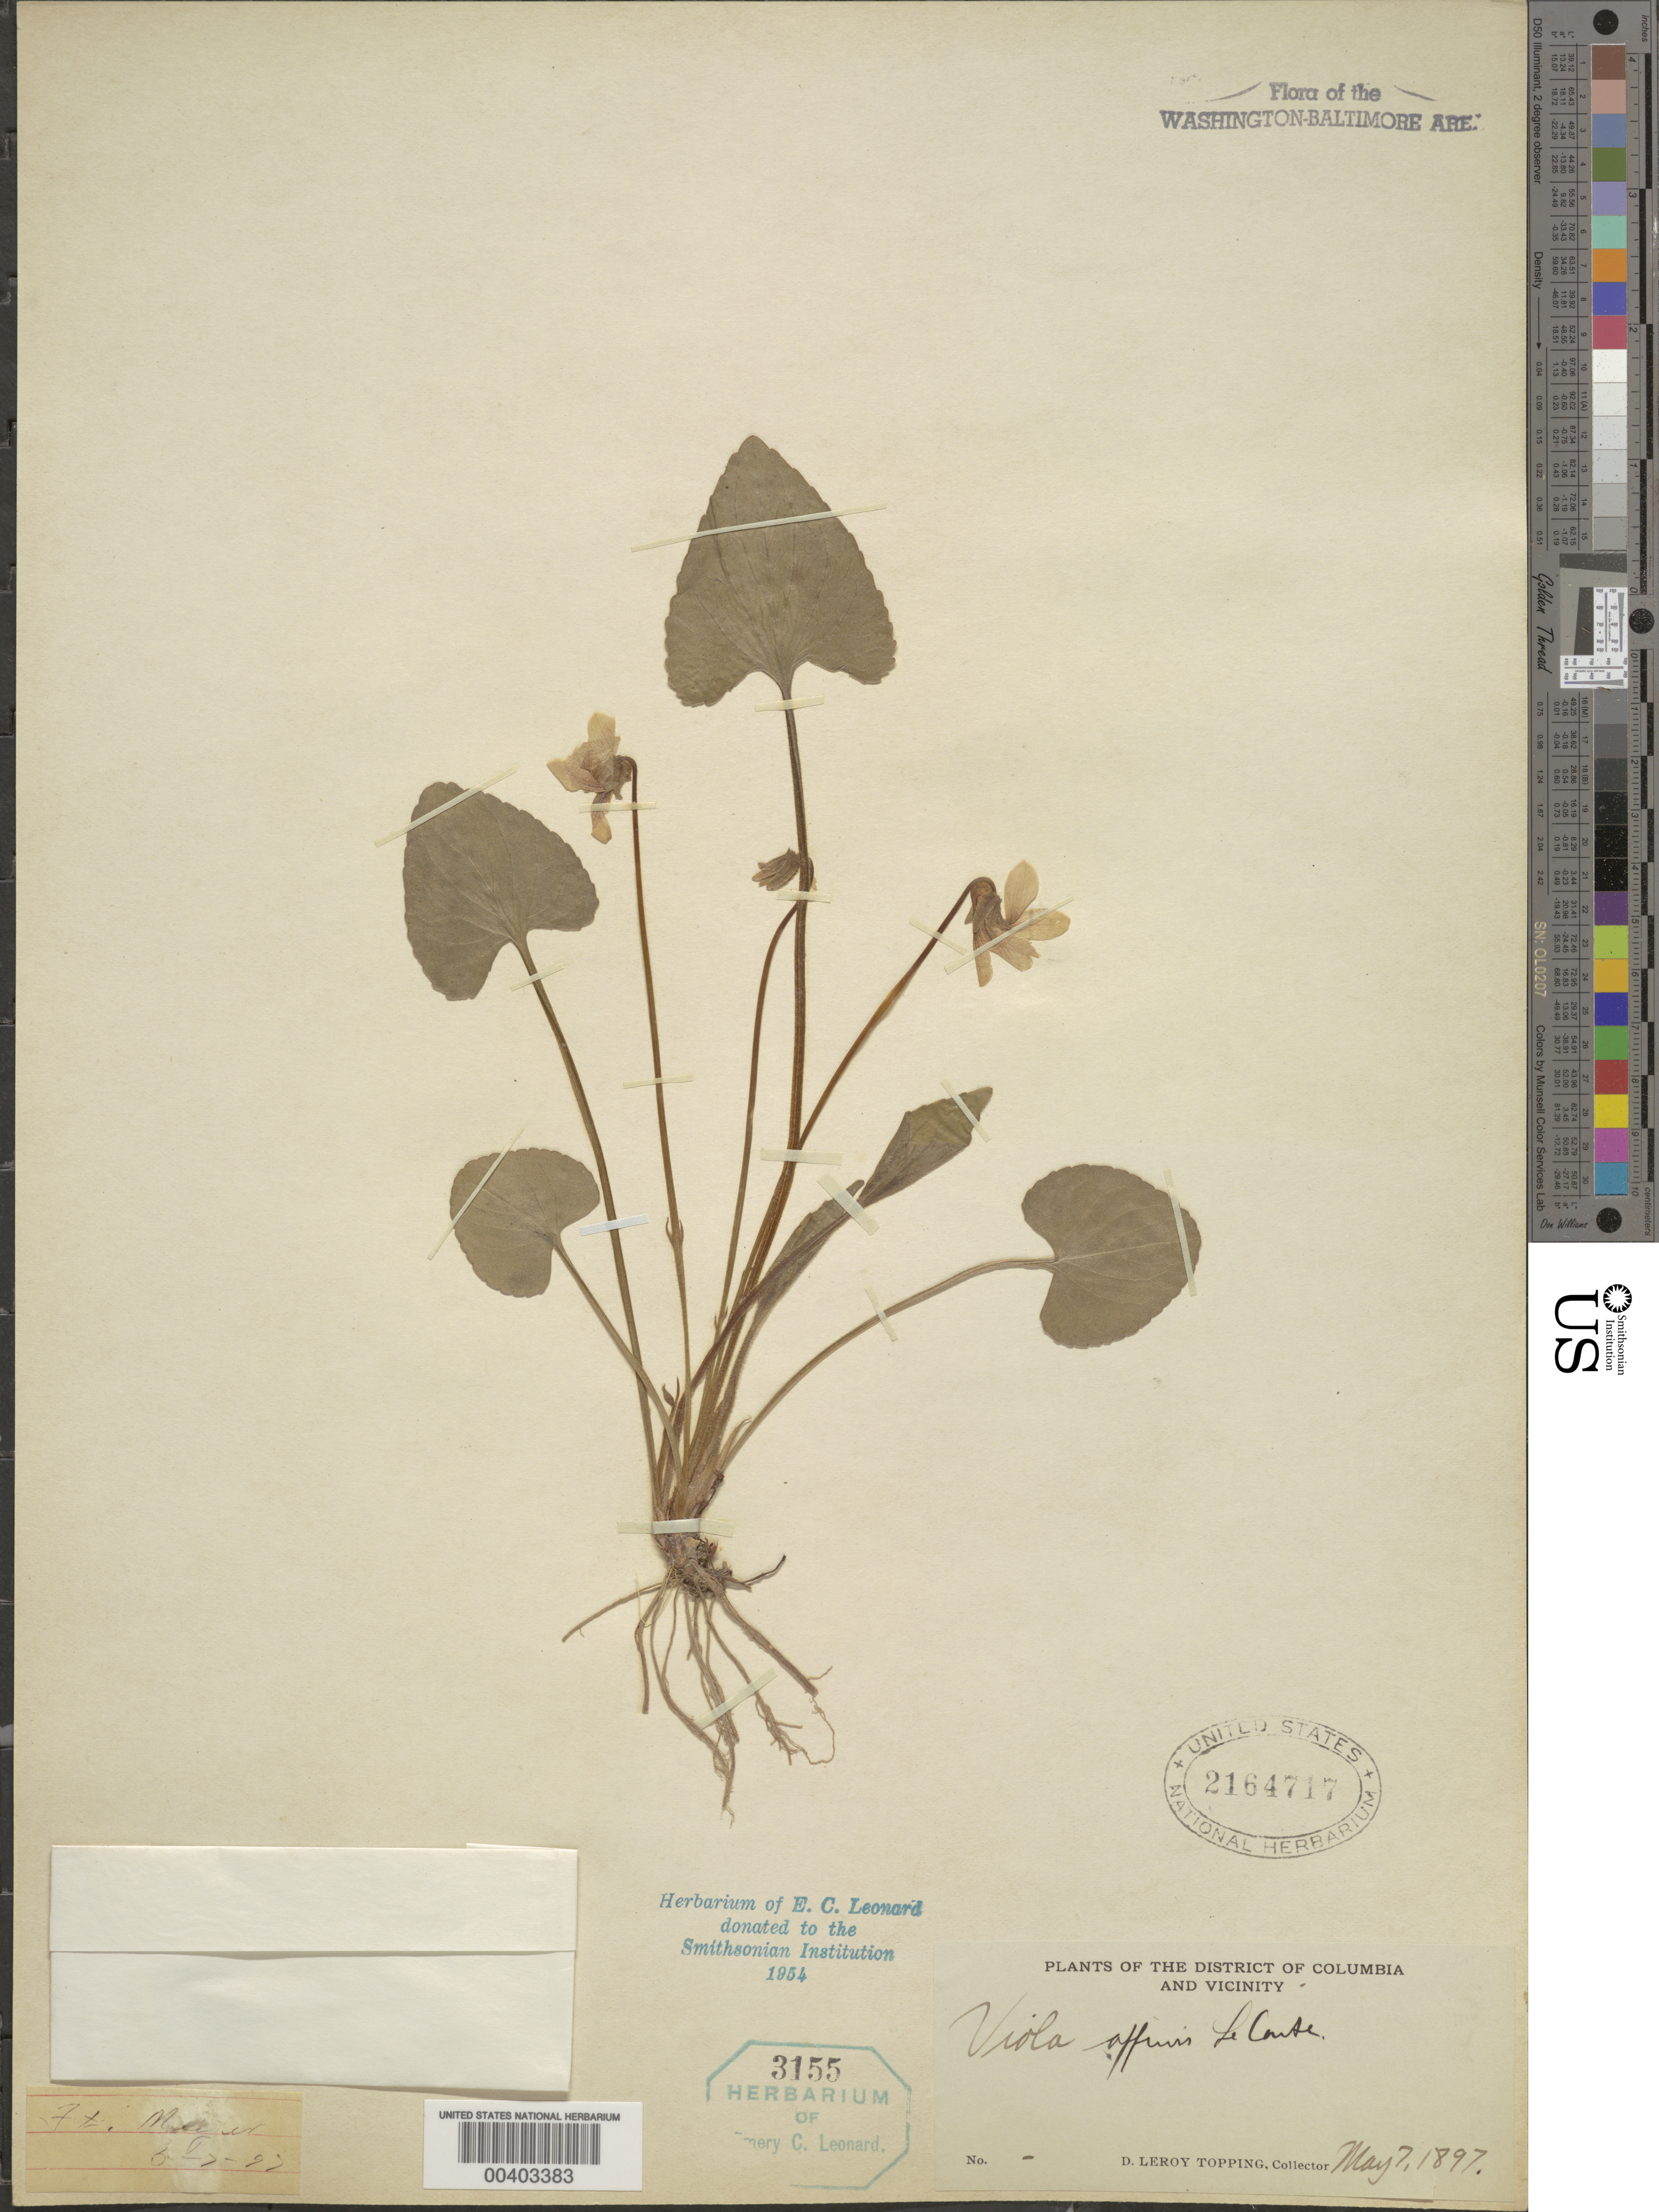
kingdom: Plantae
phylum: Tracheophyta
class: Magnoliopsida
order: Malpighiales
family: Violaceae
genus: Viola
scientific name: Viola sororia var. affinis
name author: (LeConte) McKinney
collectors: D. L. Topping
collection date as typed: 07 May 1897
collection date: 1897-05-07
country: United States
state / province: Virginia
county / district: Arlington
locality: Fort Myers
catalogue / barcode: US 2164717